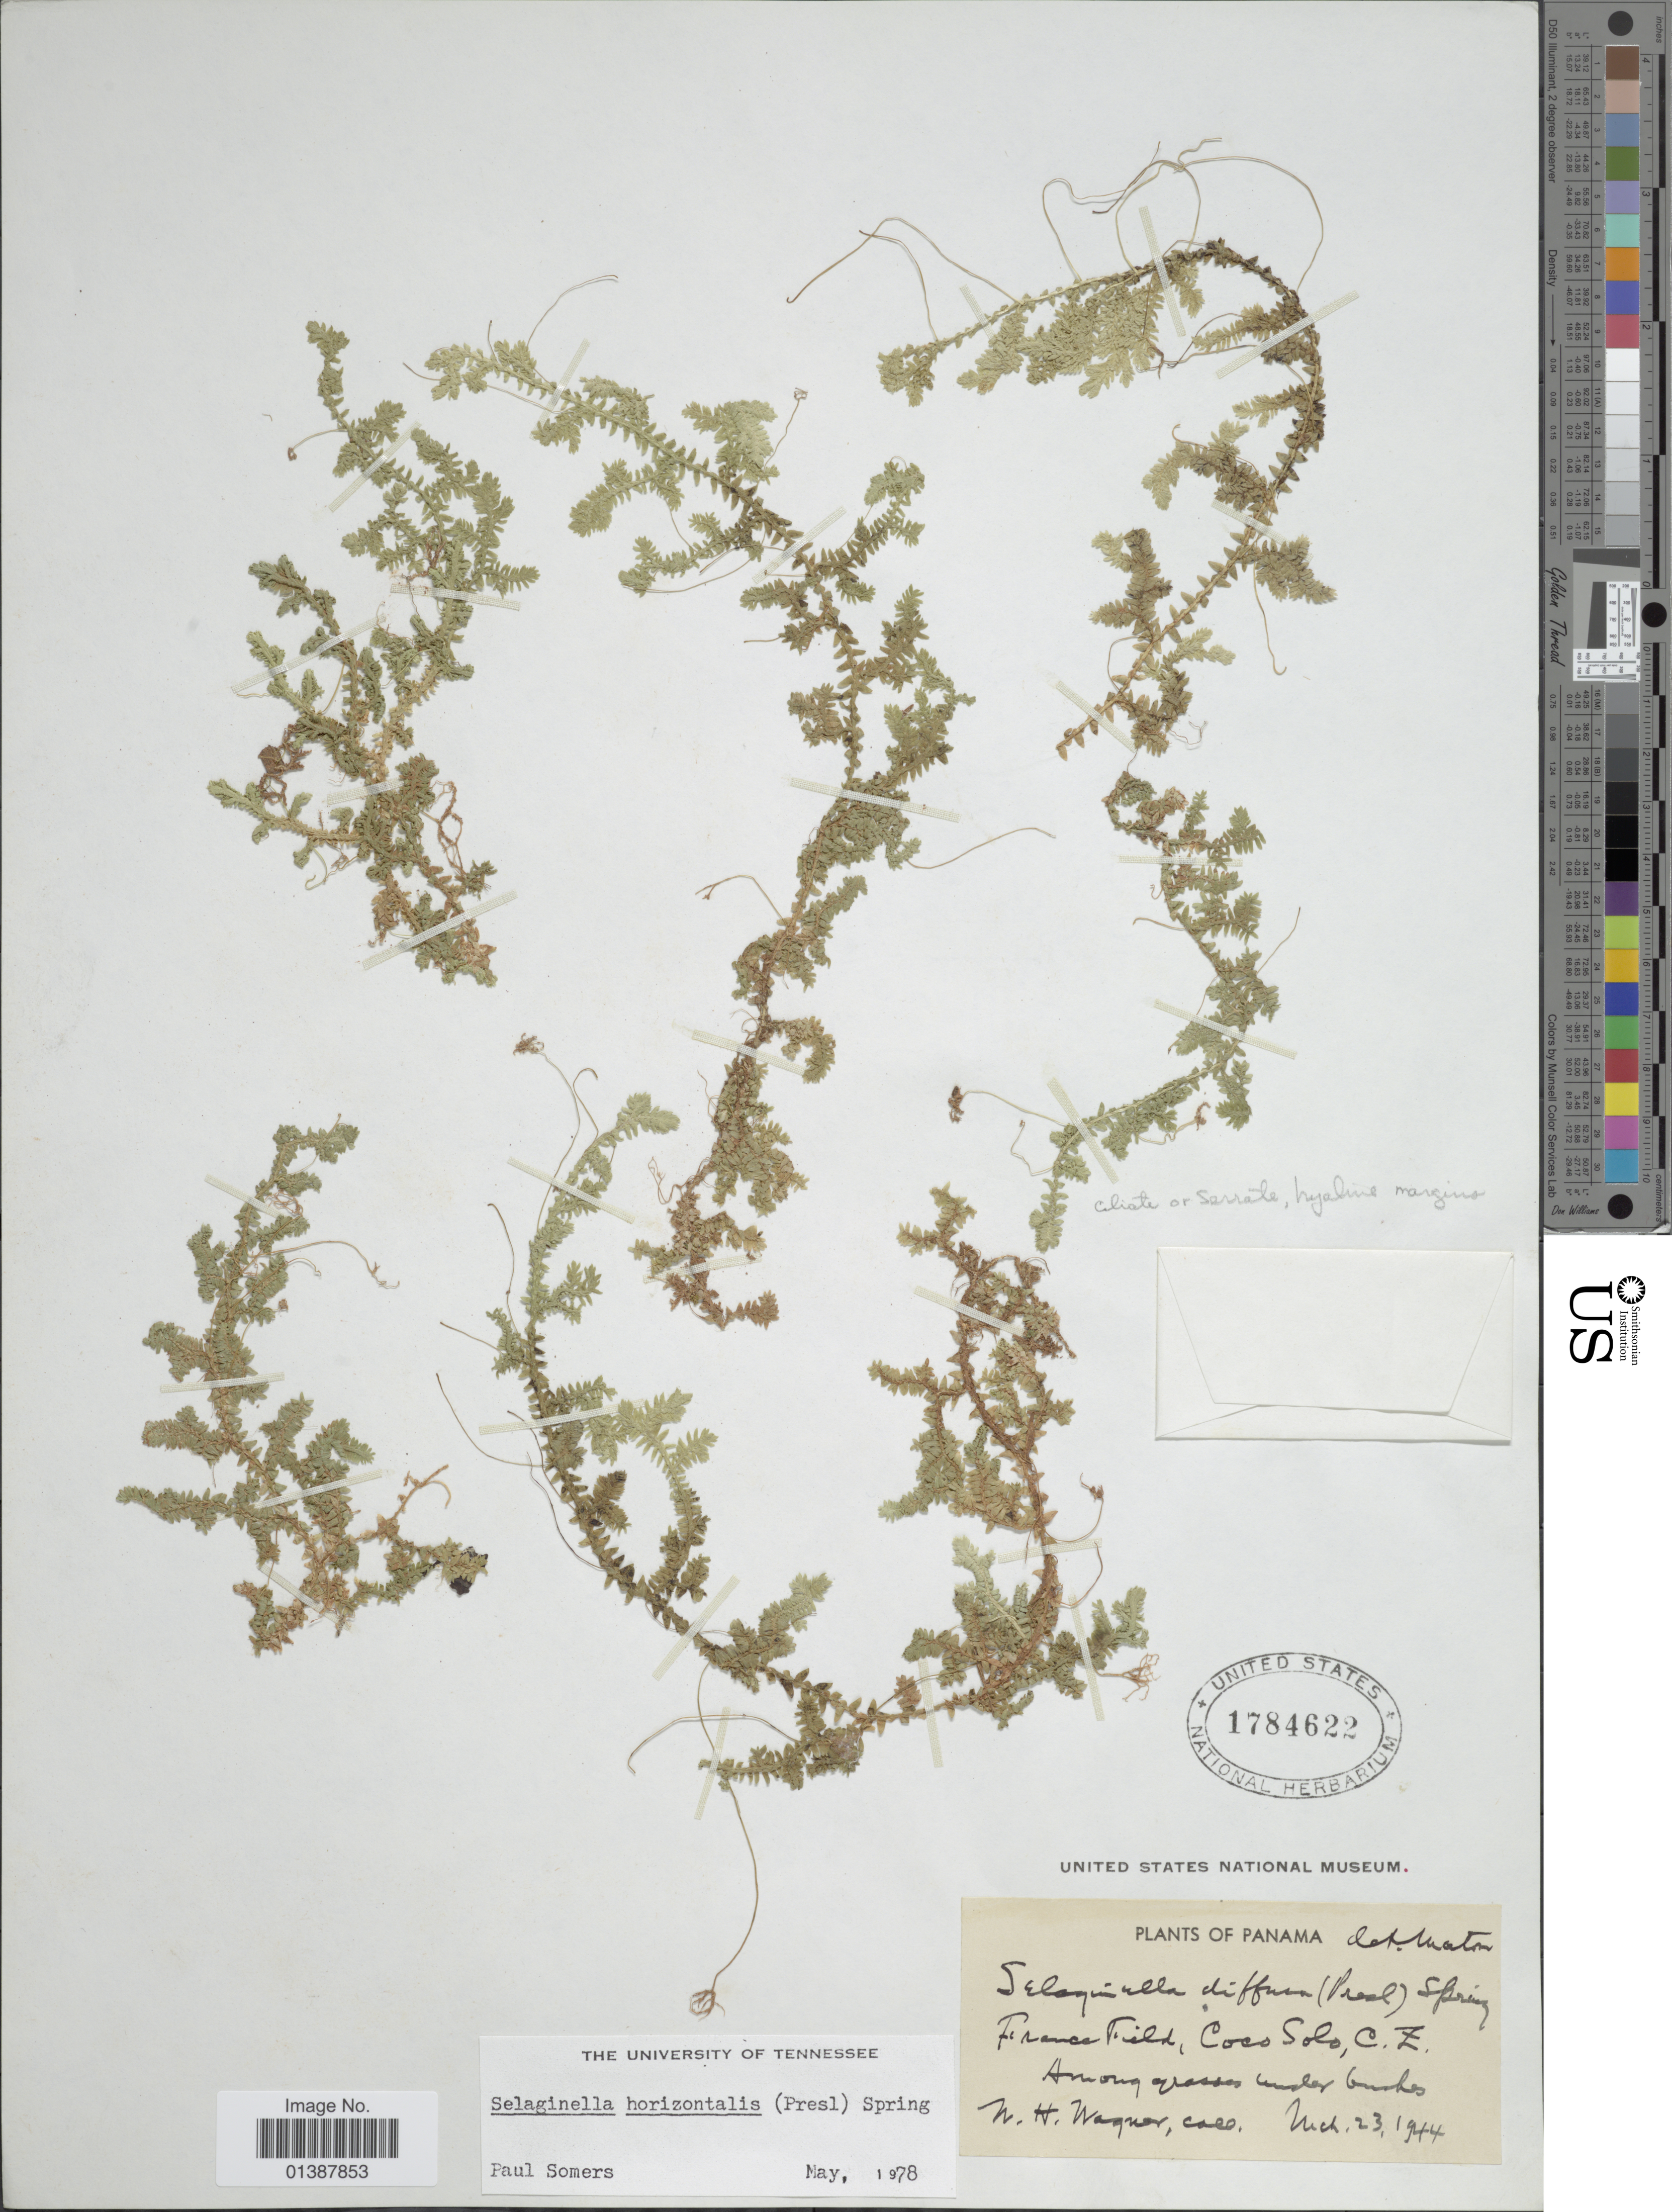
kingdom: Plantae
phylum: Tracheophyta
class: Lycopodiopsida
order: Selaginellales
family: Selaginellaceae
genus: Selaginella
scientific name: Selaginella horizontalis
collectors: W. H. Wagner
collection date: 1944-03-23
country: Panama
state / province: Colón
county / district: Canal Zone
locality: France Field, Coco Solo, C.Z.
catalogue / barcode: US 1784622